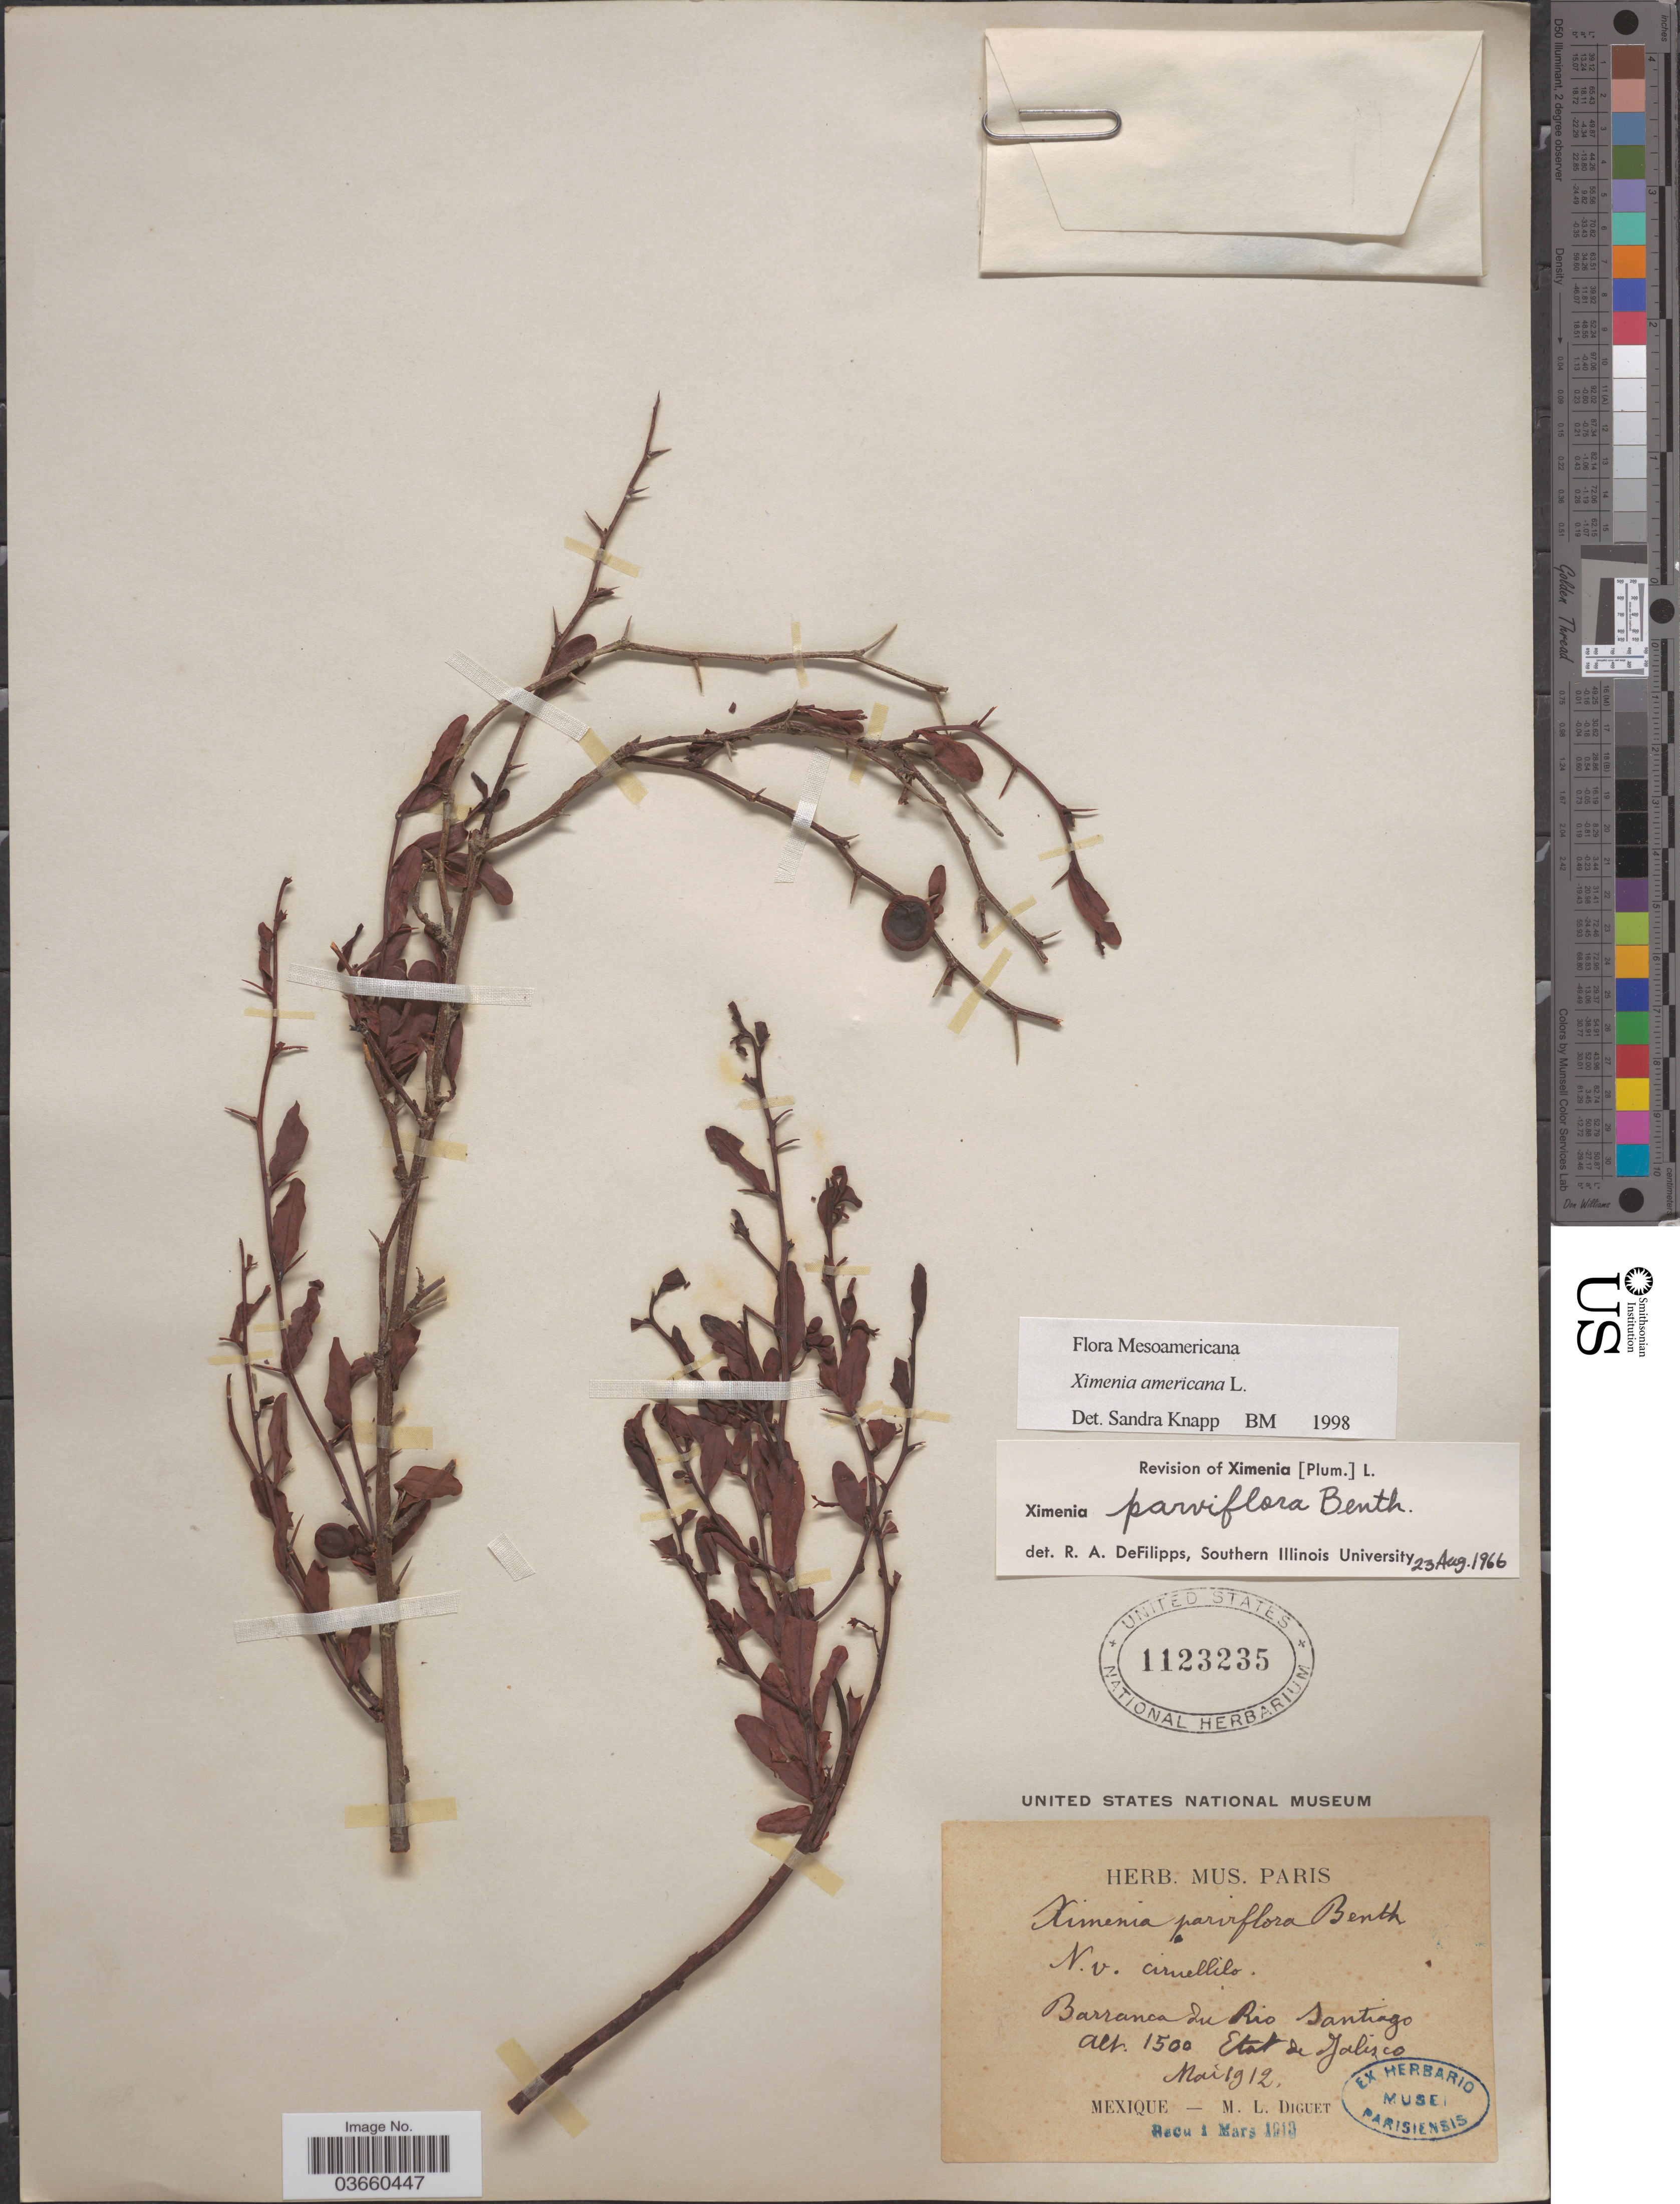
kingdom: Plantae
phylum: Tracheophyta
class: Magnoliopsida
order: Santalales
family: Ximeniaceae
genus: Ximenia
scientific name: Ximenia americana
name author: L.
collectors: M. L. Diguet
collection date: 1912-05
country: Mexico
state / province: Jalisco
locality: Barranca du Rio Santiago.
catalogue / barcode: US 1123235